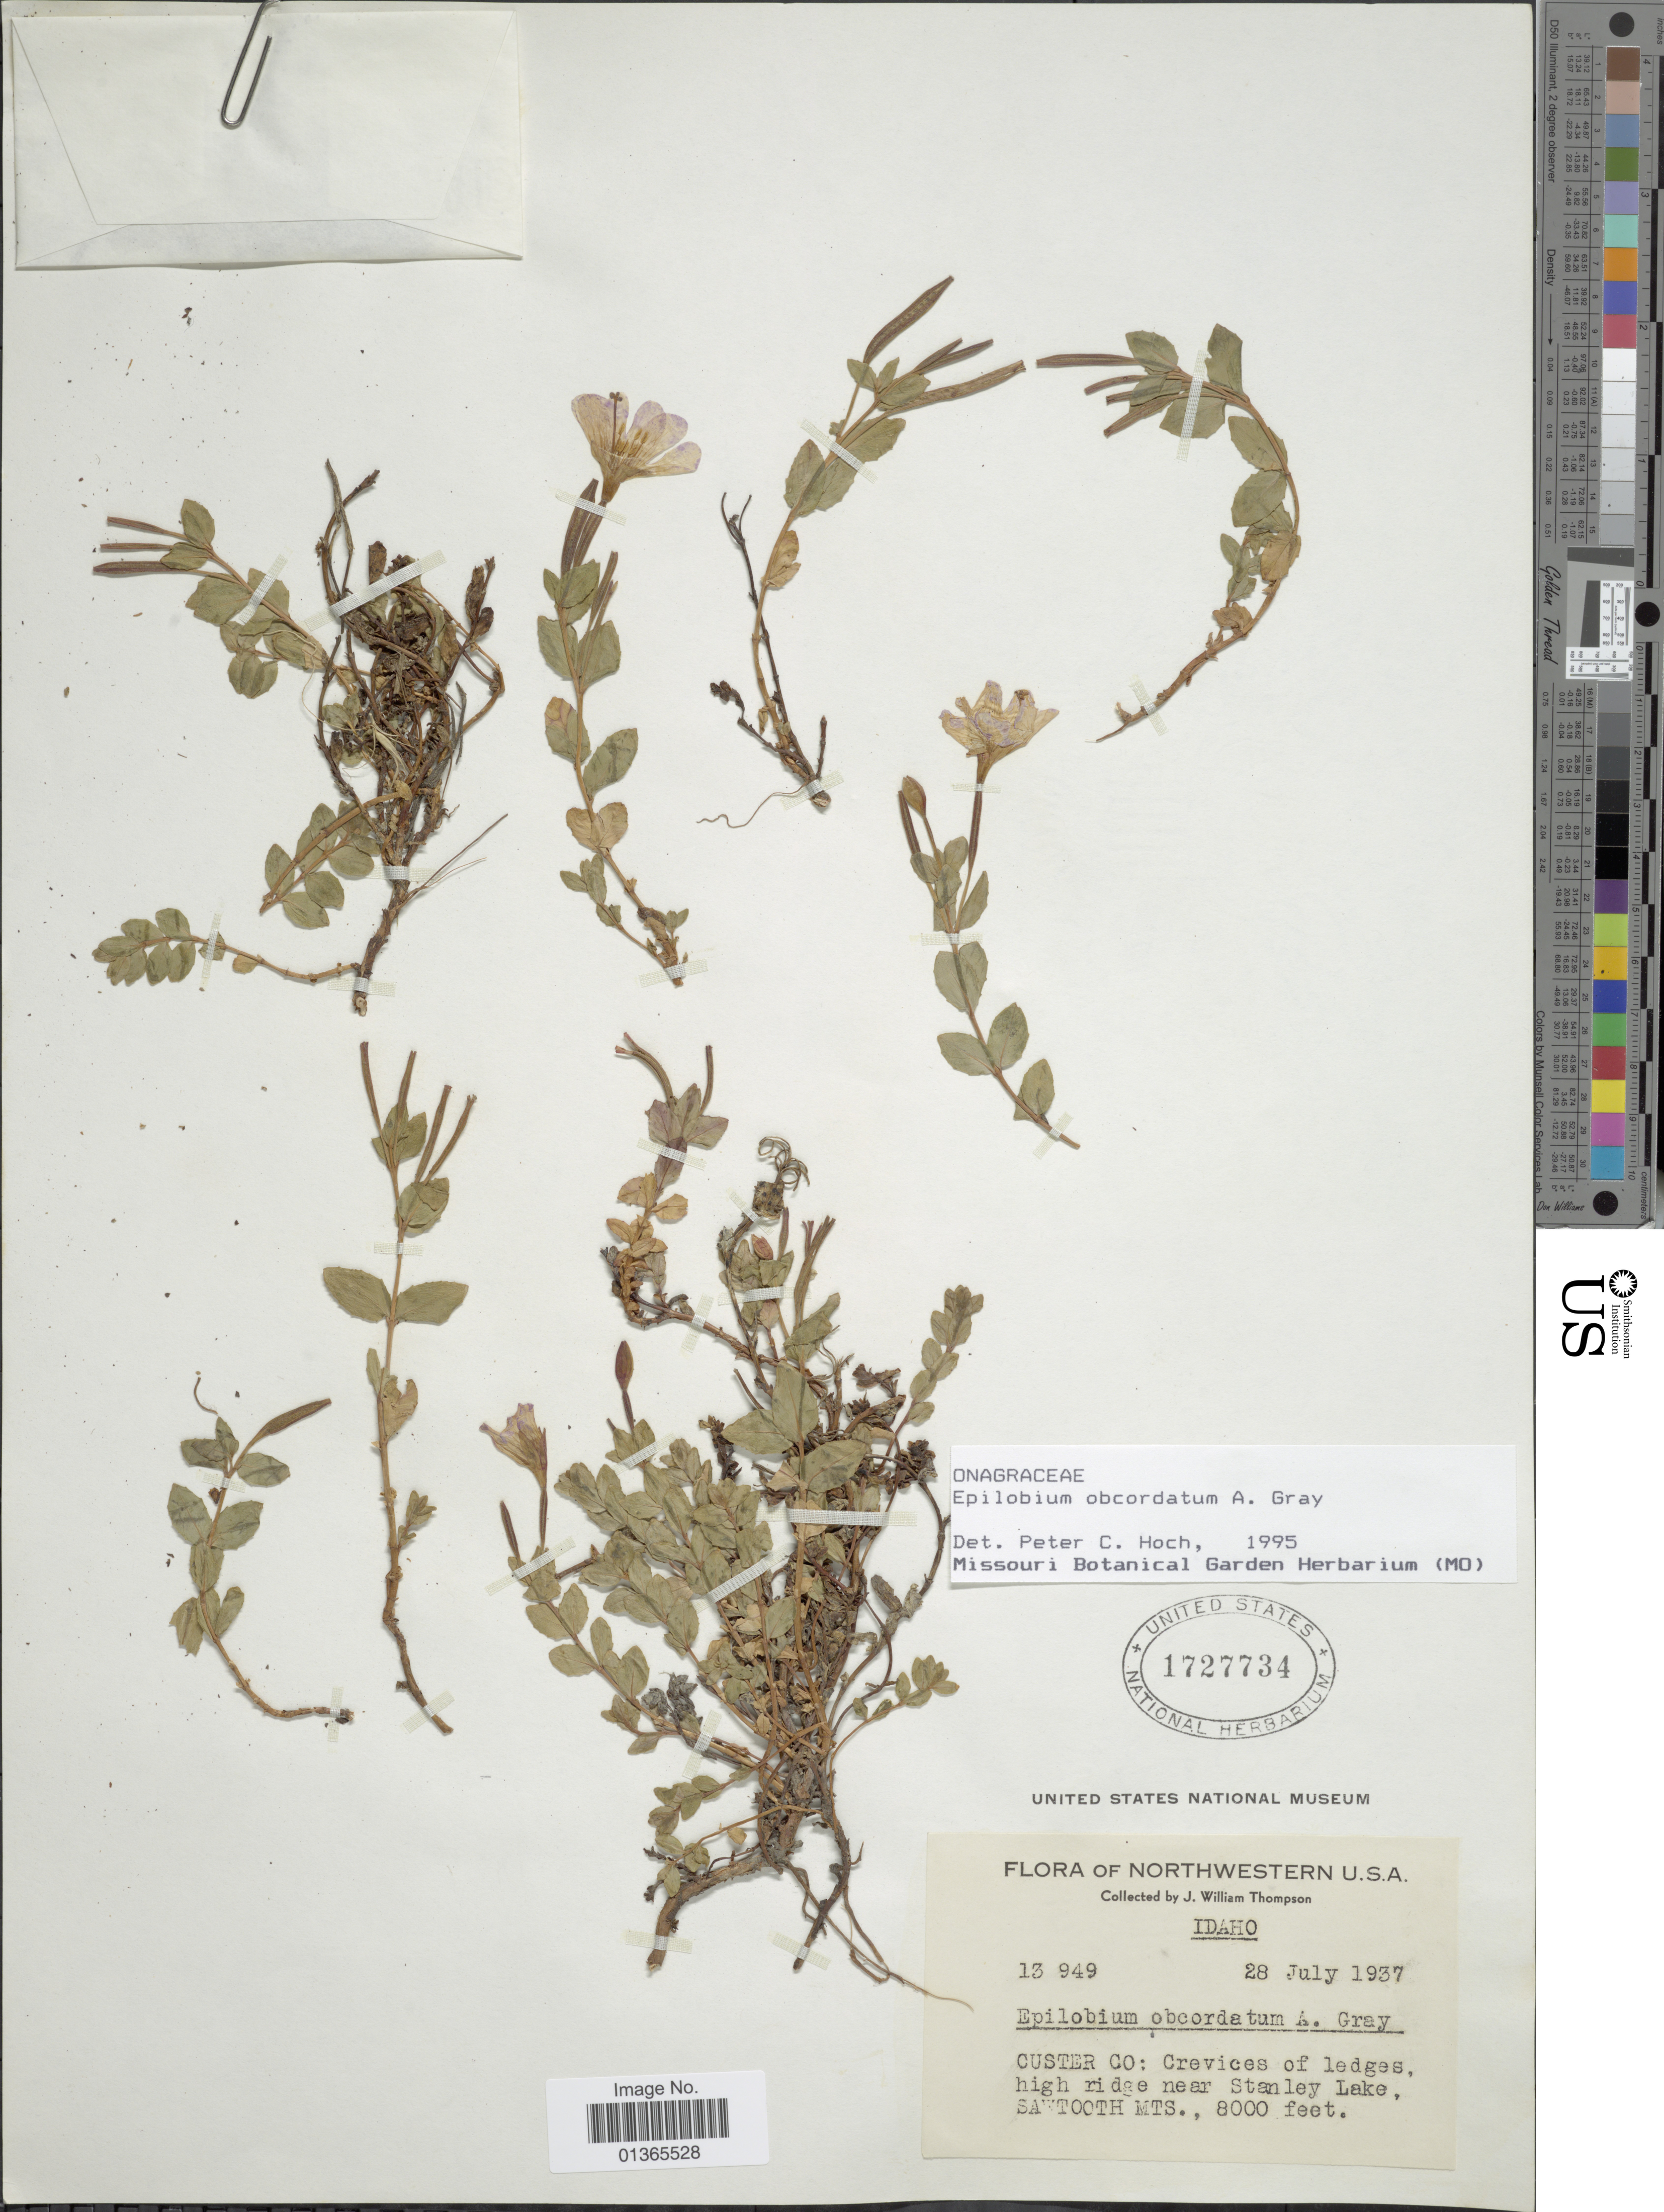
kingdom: Plantae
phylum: Tracheophyta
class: Magnoliopsida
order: Myrtales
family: Onagraceae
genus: Epilobium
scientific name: Epilobium obcordatum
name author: A. Gray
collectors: J. W. Thompson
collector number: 13949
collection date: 1937-07-28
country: United States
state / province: Idaho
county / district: Custer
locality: Crevices of ledges, high ridge near Stanley Lake, Sawtooth Mts.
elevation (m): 2438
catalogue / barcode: US 1727734